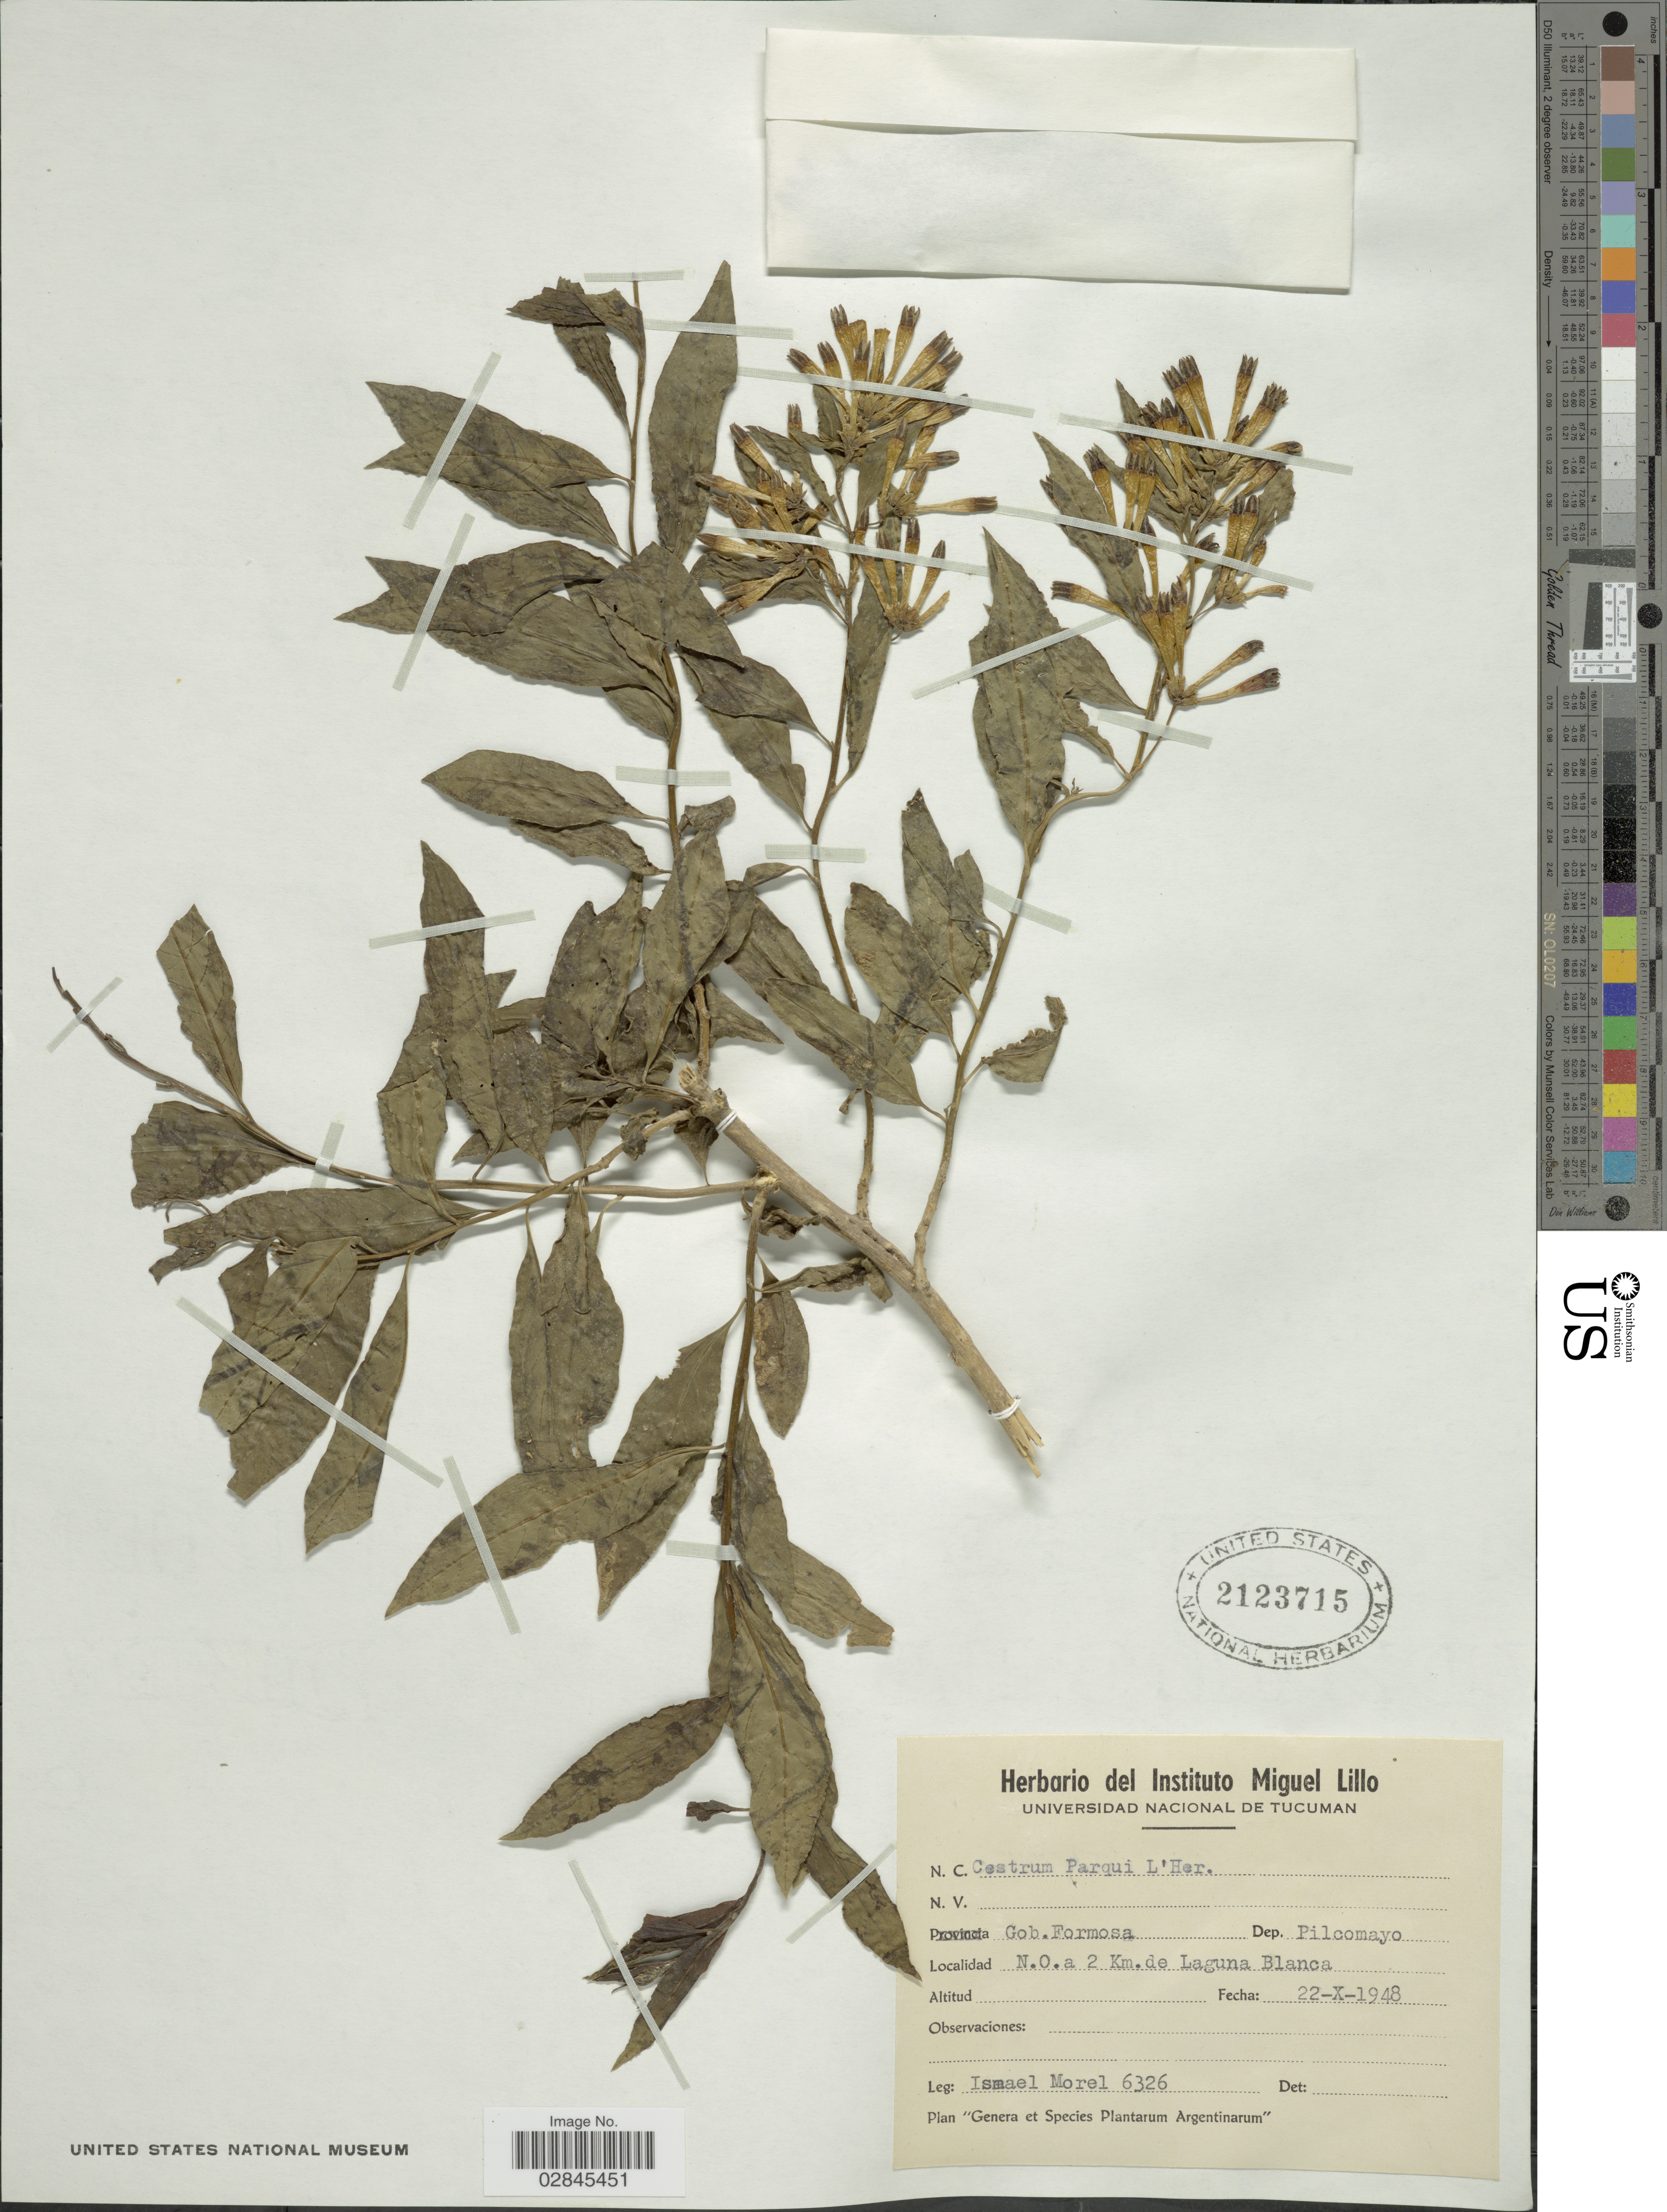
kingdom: Plantae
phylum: Tracheophyta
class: Magnoliopsida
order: Solanales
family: Solanaceae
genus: Cestrum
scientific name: Cestrum parqui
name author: L'Hér.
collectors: I. Morel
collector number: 6326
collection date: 1948-10-22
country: Argentina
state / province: Formosa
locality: Gob. Formosa. Dep. Pilcomayo. N.O. a 2 Km. de Laguna Blanca.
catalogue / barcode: US 2123715